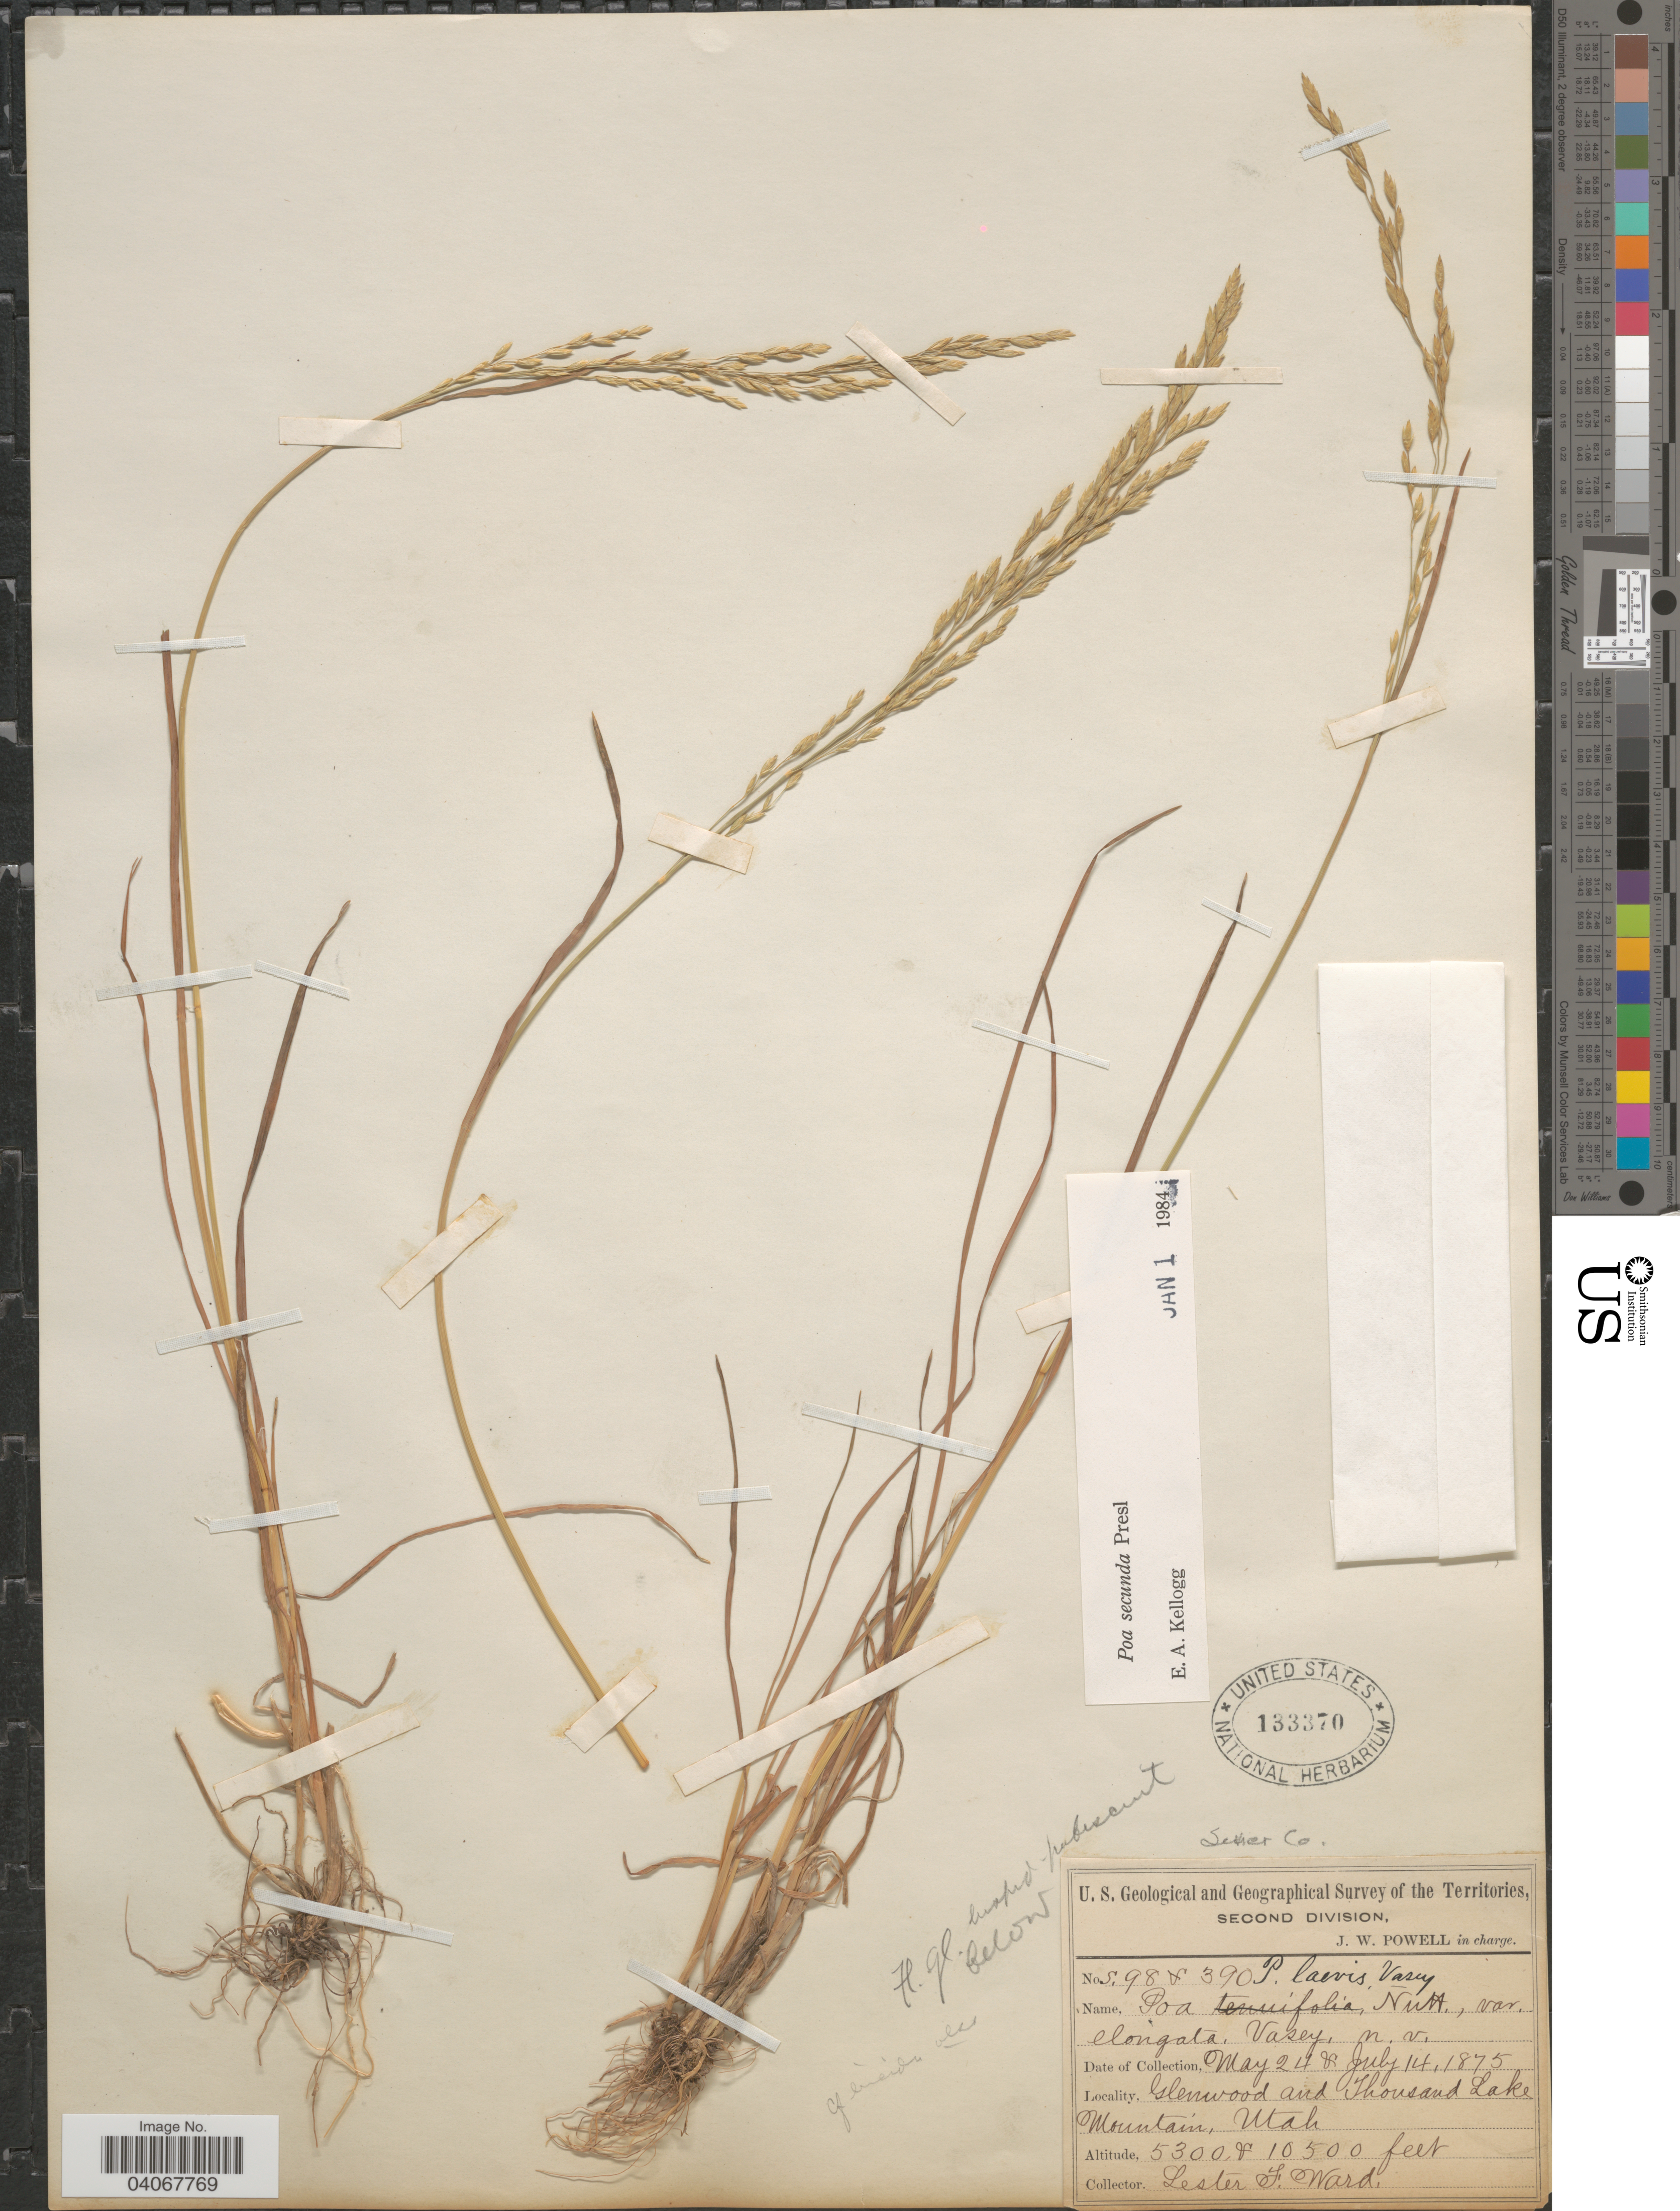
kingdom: Plantae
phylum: Tracheophyta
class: Liliopsida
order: Poales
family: Poaceae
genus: Poa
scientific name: Poa secunda subsp. secunda var. secunda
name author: J. Presl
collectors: L. F. Ward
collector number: S.98/390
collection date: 1875-05-24/1875-07-14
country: United States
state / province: Utah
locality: Sevier Co. U. S. Geological and Geographical Survey of the Territories, Second Division. Glenwood and Thousand Lake Mountain.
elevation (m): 1615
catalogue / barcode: US 133370